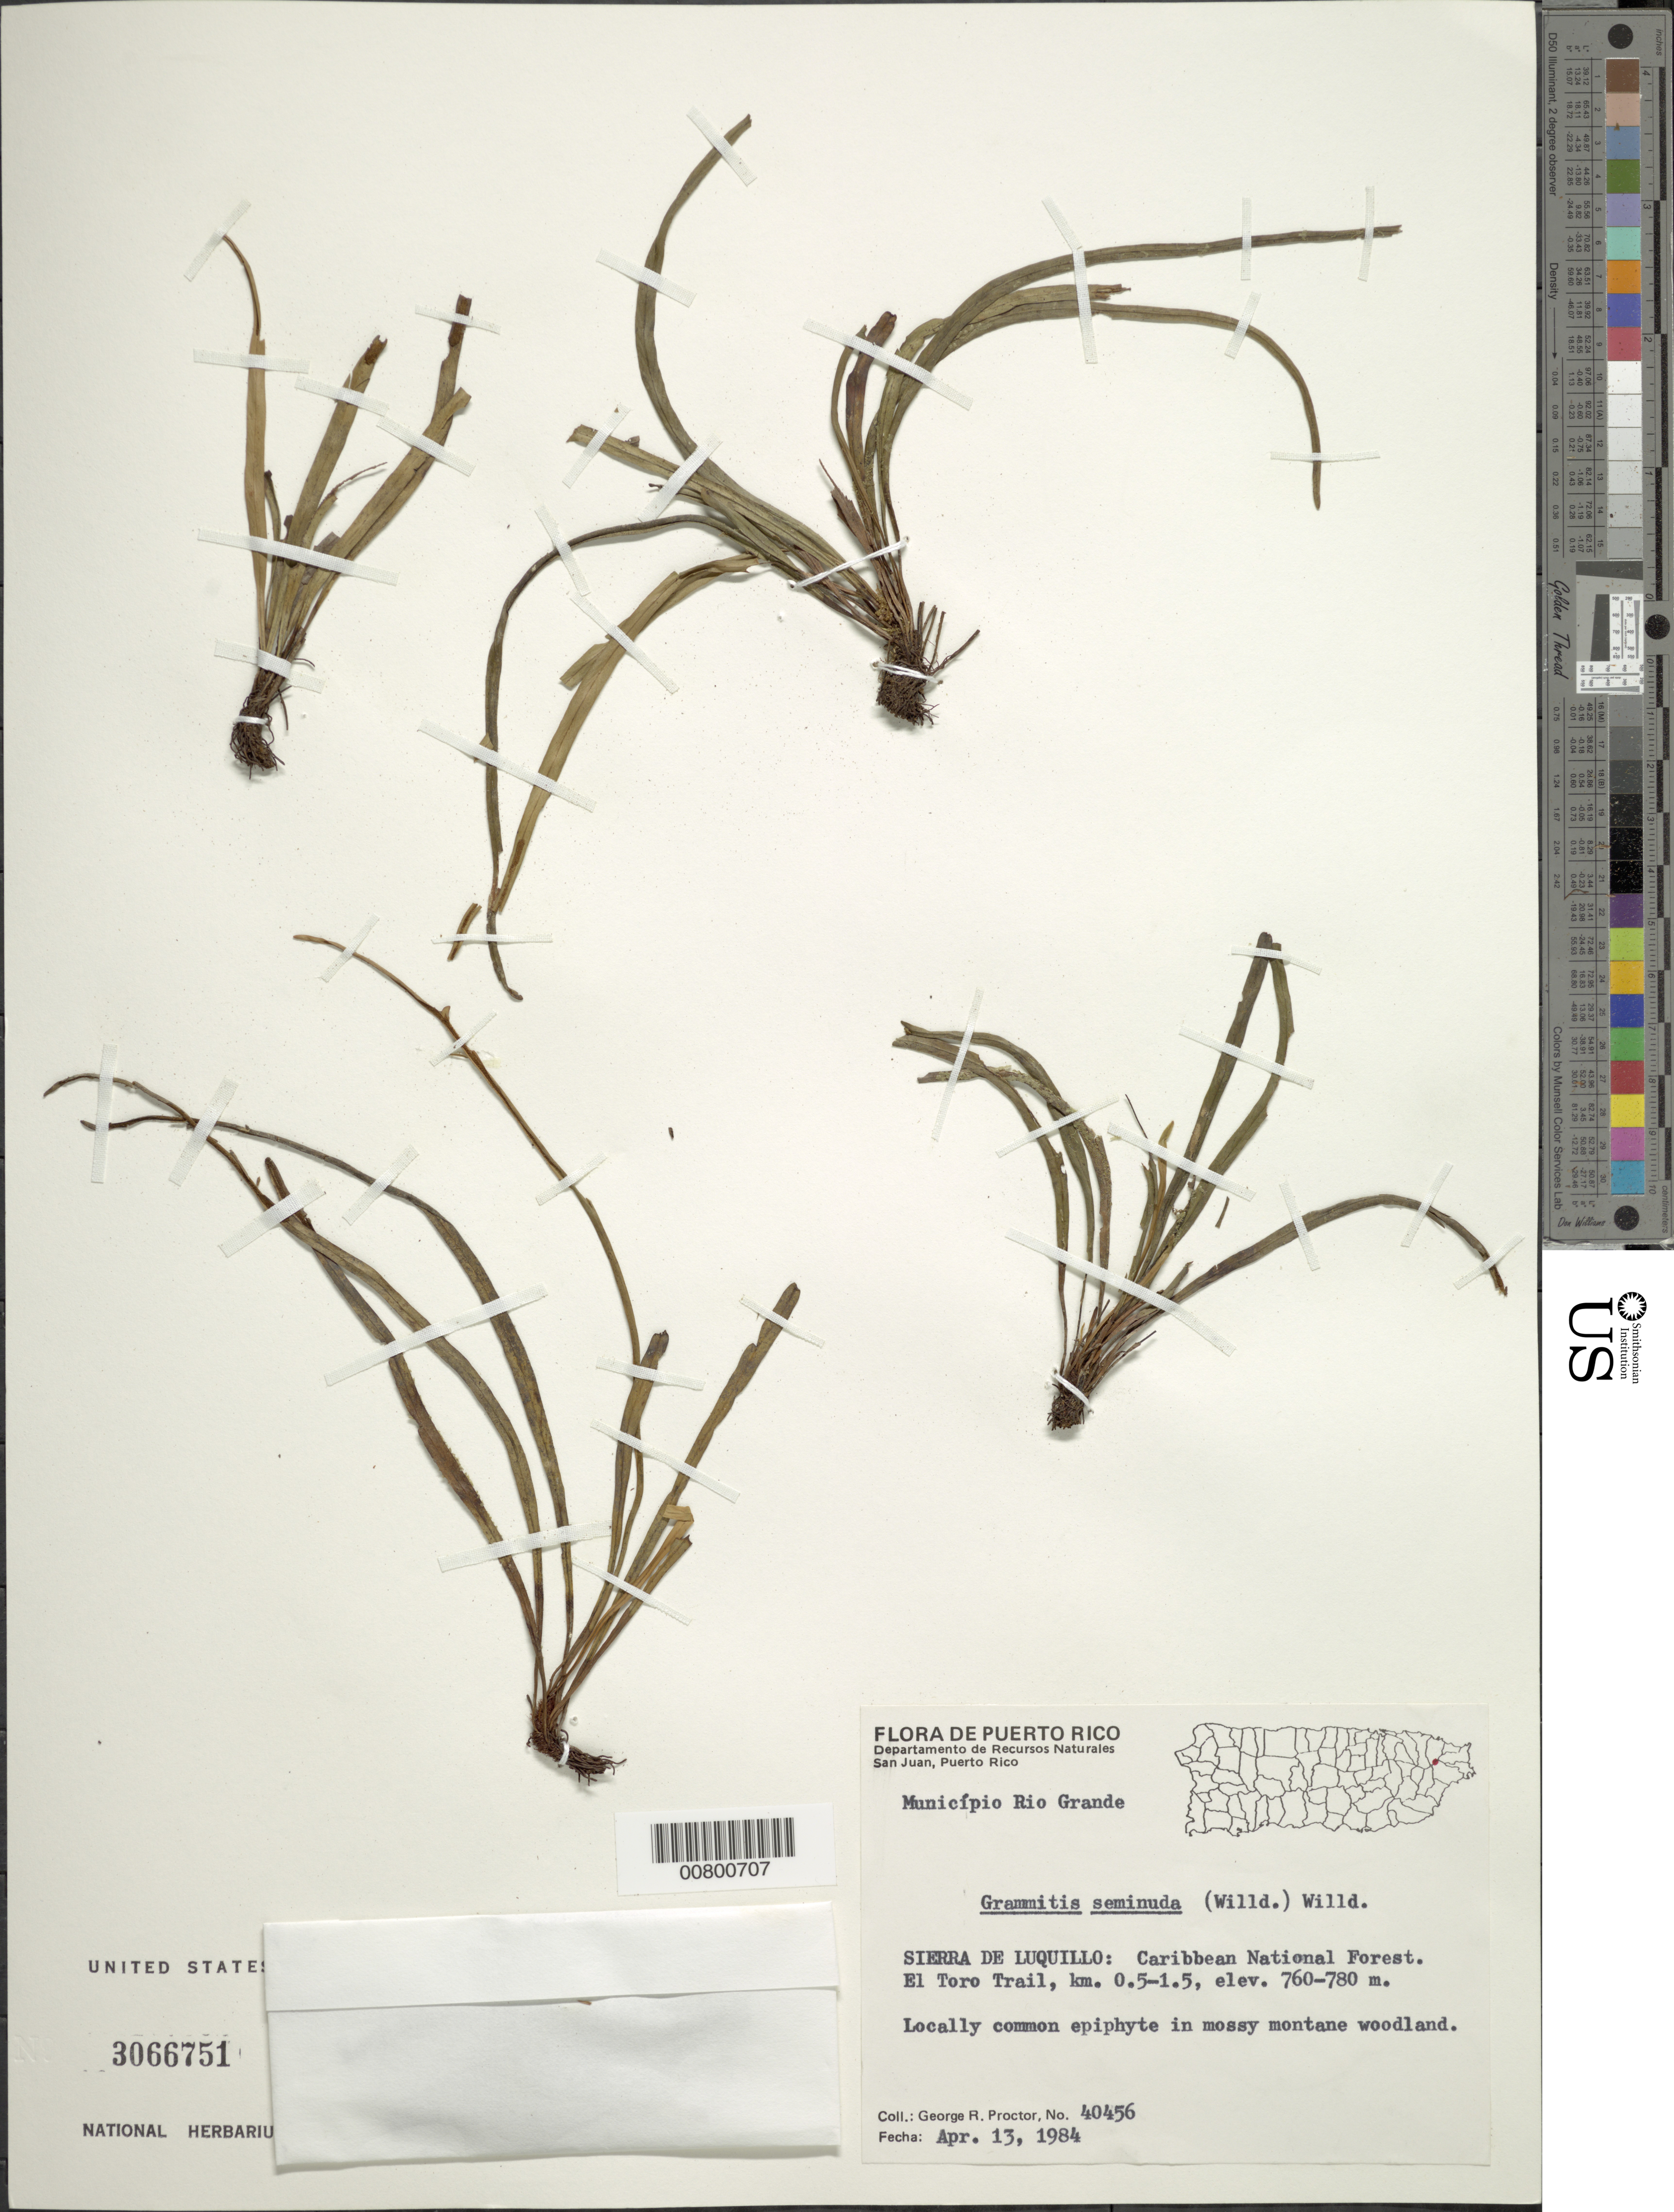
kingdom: Plantae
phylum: Tracheophyta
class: Polypodiopsida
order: Polypodiales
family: Polypodiaceae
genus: Cochlidium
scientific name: Cochlidium seminudum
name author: (Willd.) Maxon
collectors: G. R. Proctor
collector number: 40456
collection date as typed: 13 Apr 1984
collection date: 1984-04-13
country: Puerto Rico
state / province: Río Grande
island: Puerto Rico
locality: Mun. Río Grande, Sierra de Luquillo, Caribbean National Forest, El Toro Trail, km 0.5-1.5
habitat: Mossy montane woodland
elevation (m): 760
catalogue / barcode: US 3066751